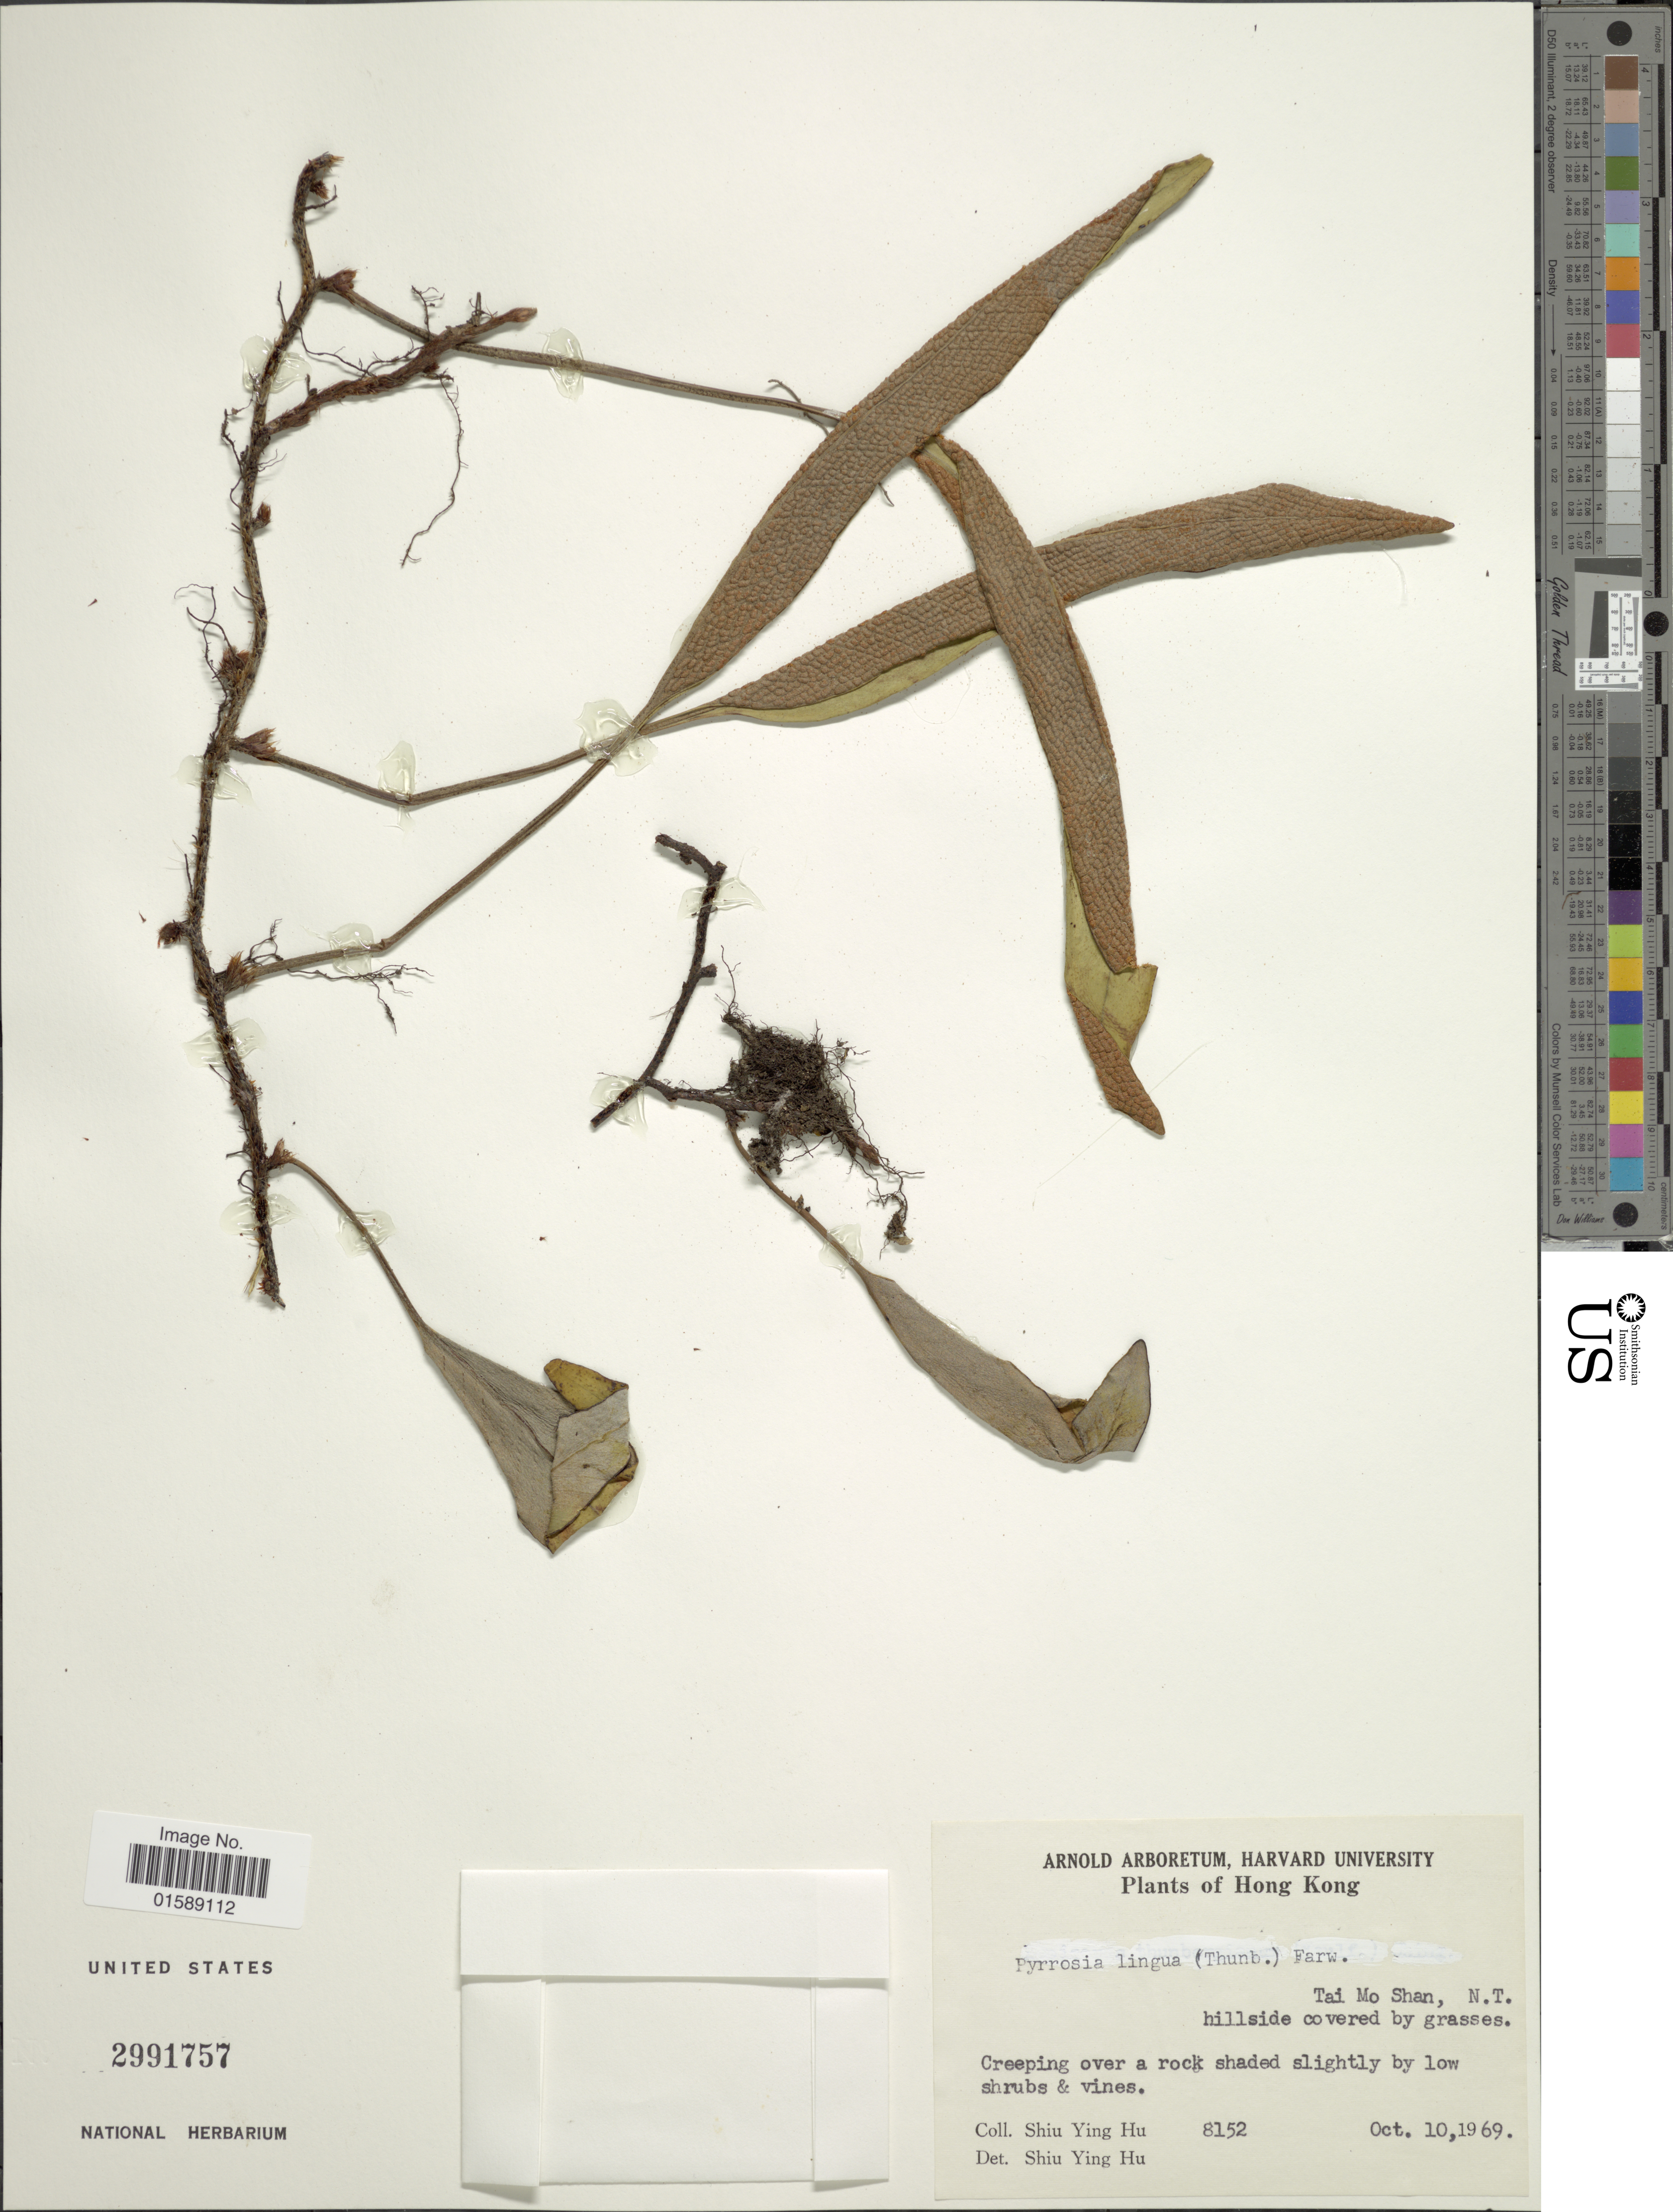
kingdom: Plantae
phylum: Tracheophyta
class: Polypodiopsida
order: Polypodiales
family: Polypodiaceae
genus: Pyrrosia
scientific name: Pyrrosia lingua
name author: (Thurb.) Farw.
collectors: S. Y. Hu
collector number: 8152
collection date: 1969-10-10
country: China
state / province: Hong Kong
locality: Tai Mo Shan, N.T.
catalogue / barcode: US 2991757